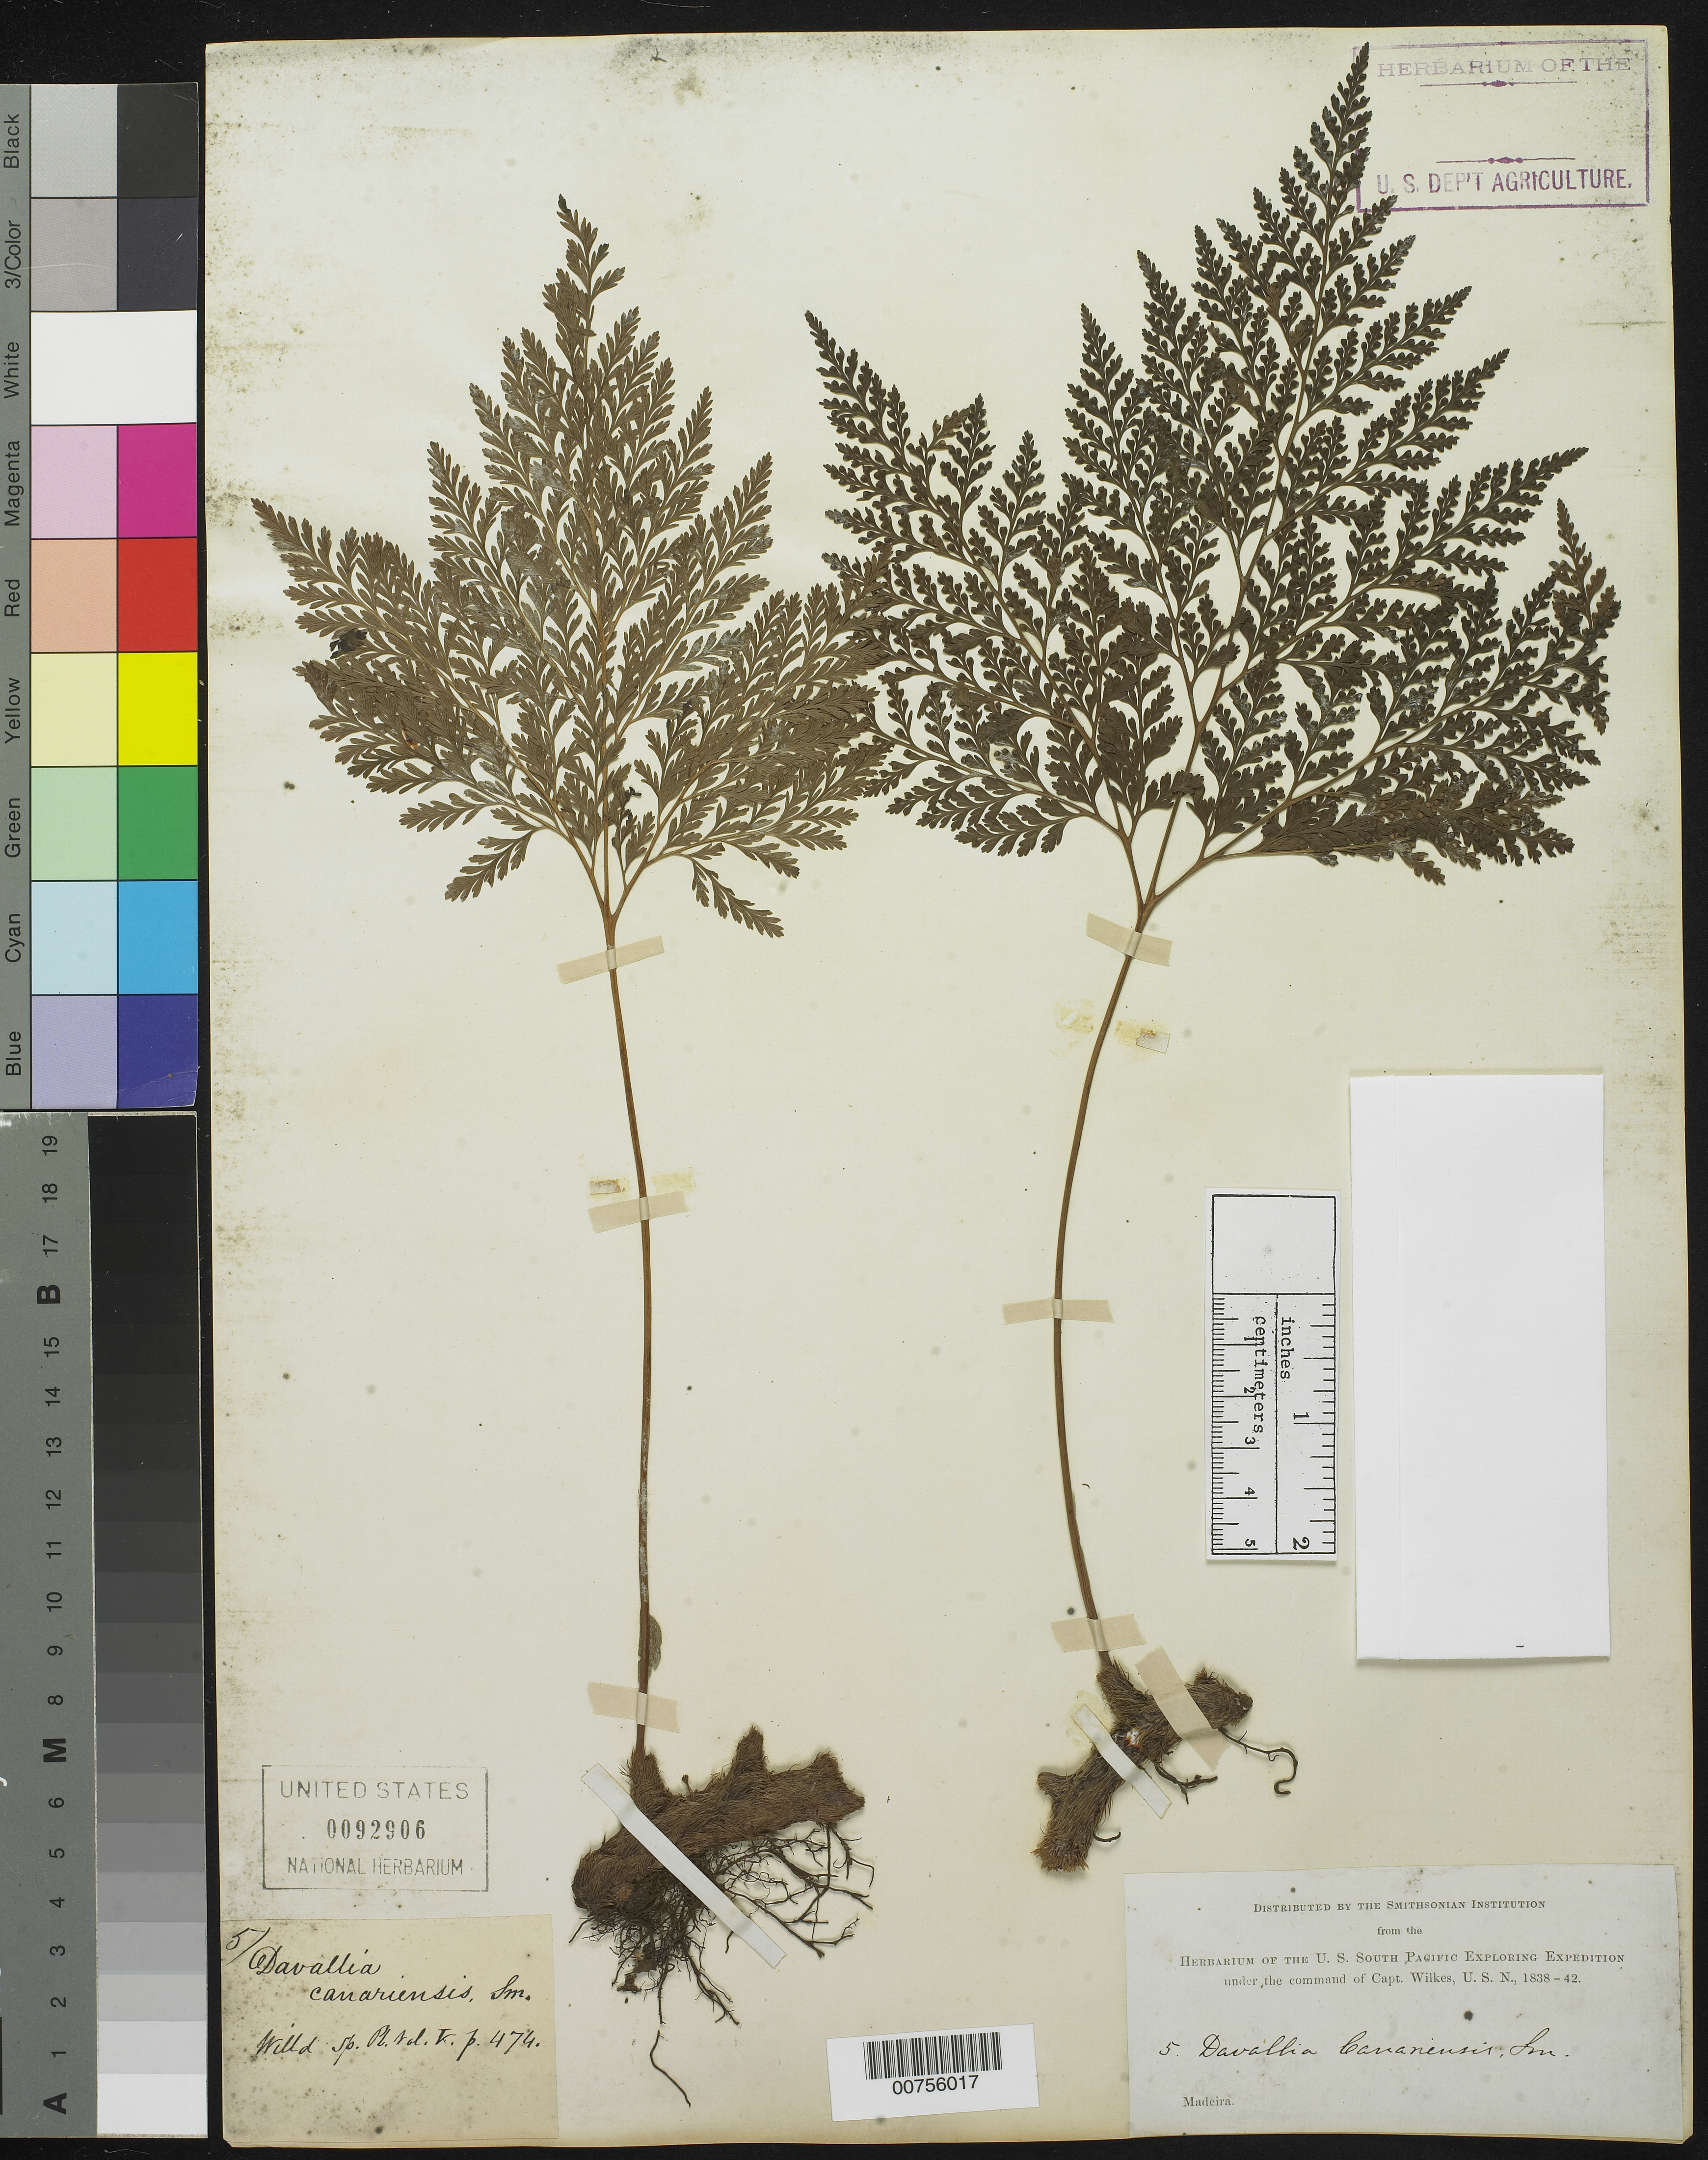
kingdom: Plantae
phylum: Tracheophyta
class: Polypodiopsida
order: Polypodiales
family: Davalliaceae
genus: Davallia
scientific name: Davallia canariensis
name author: (L.) Sm.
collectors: Wilkes Explor. Exped.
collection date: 1838/1842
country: Portugal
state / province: Madeira (Aut. Reg.)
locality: Madeira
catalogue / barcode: US 92906